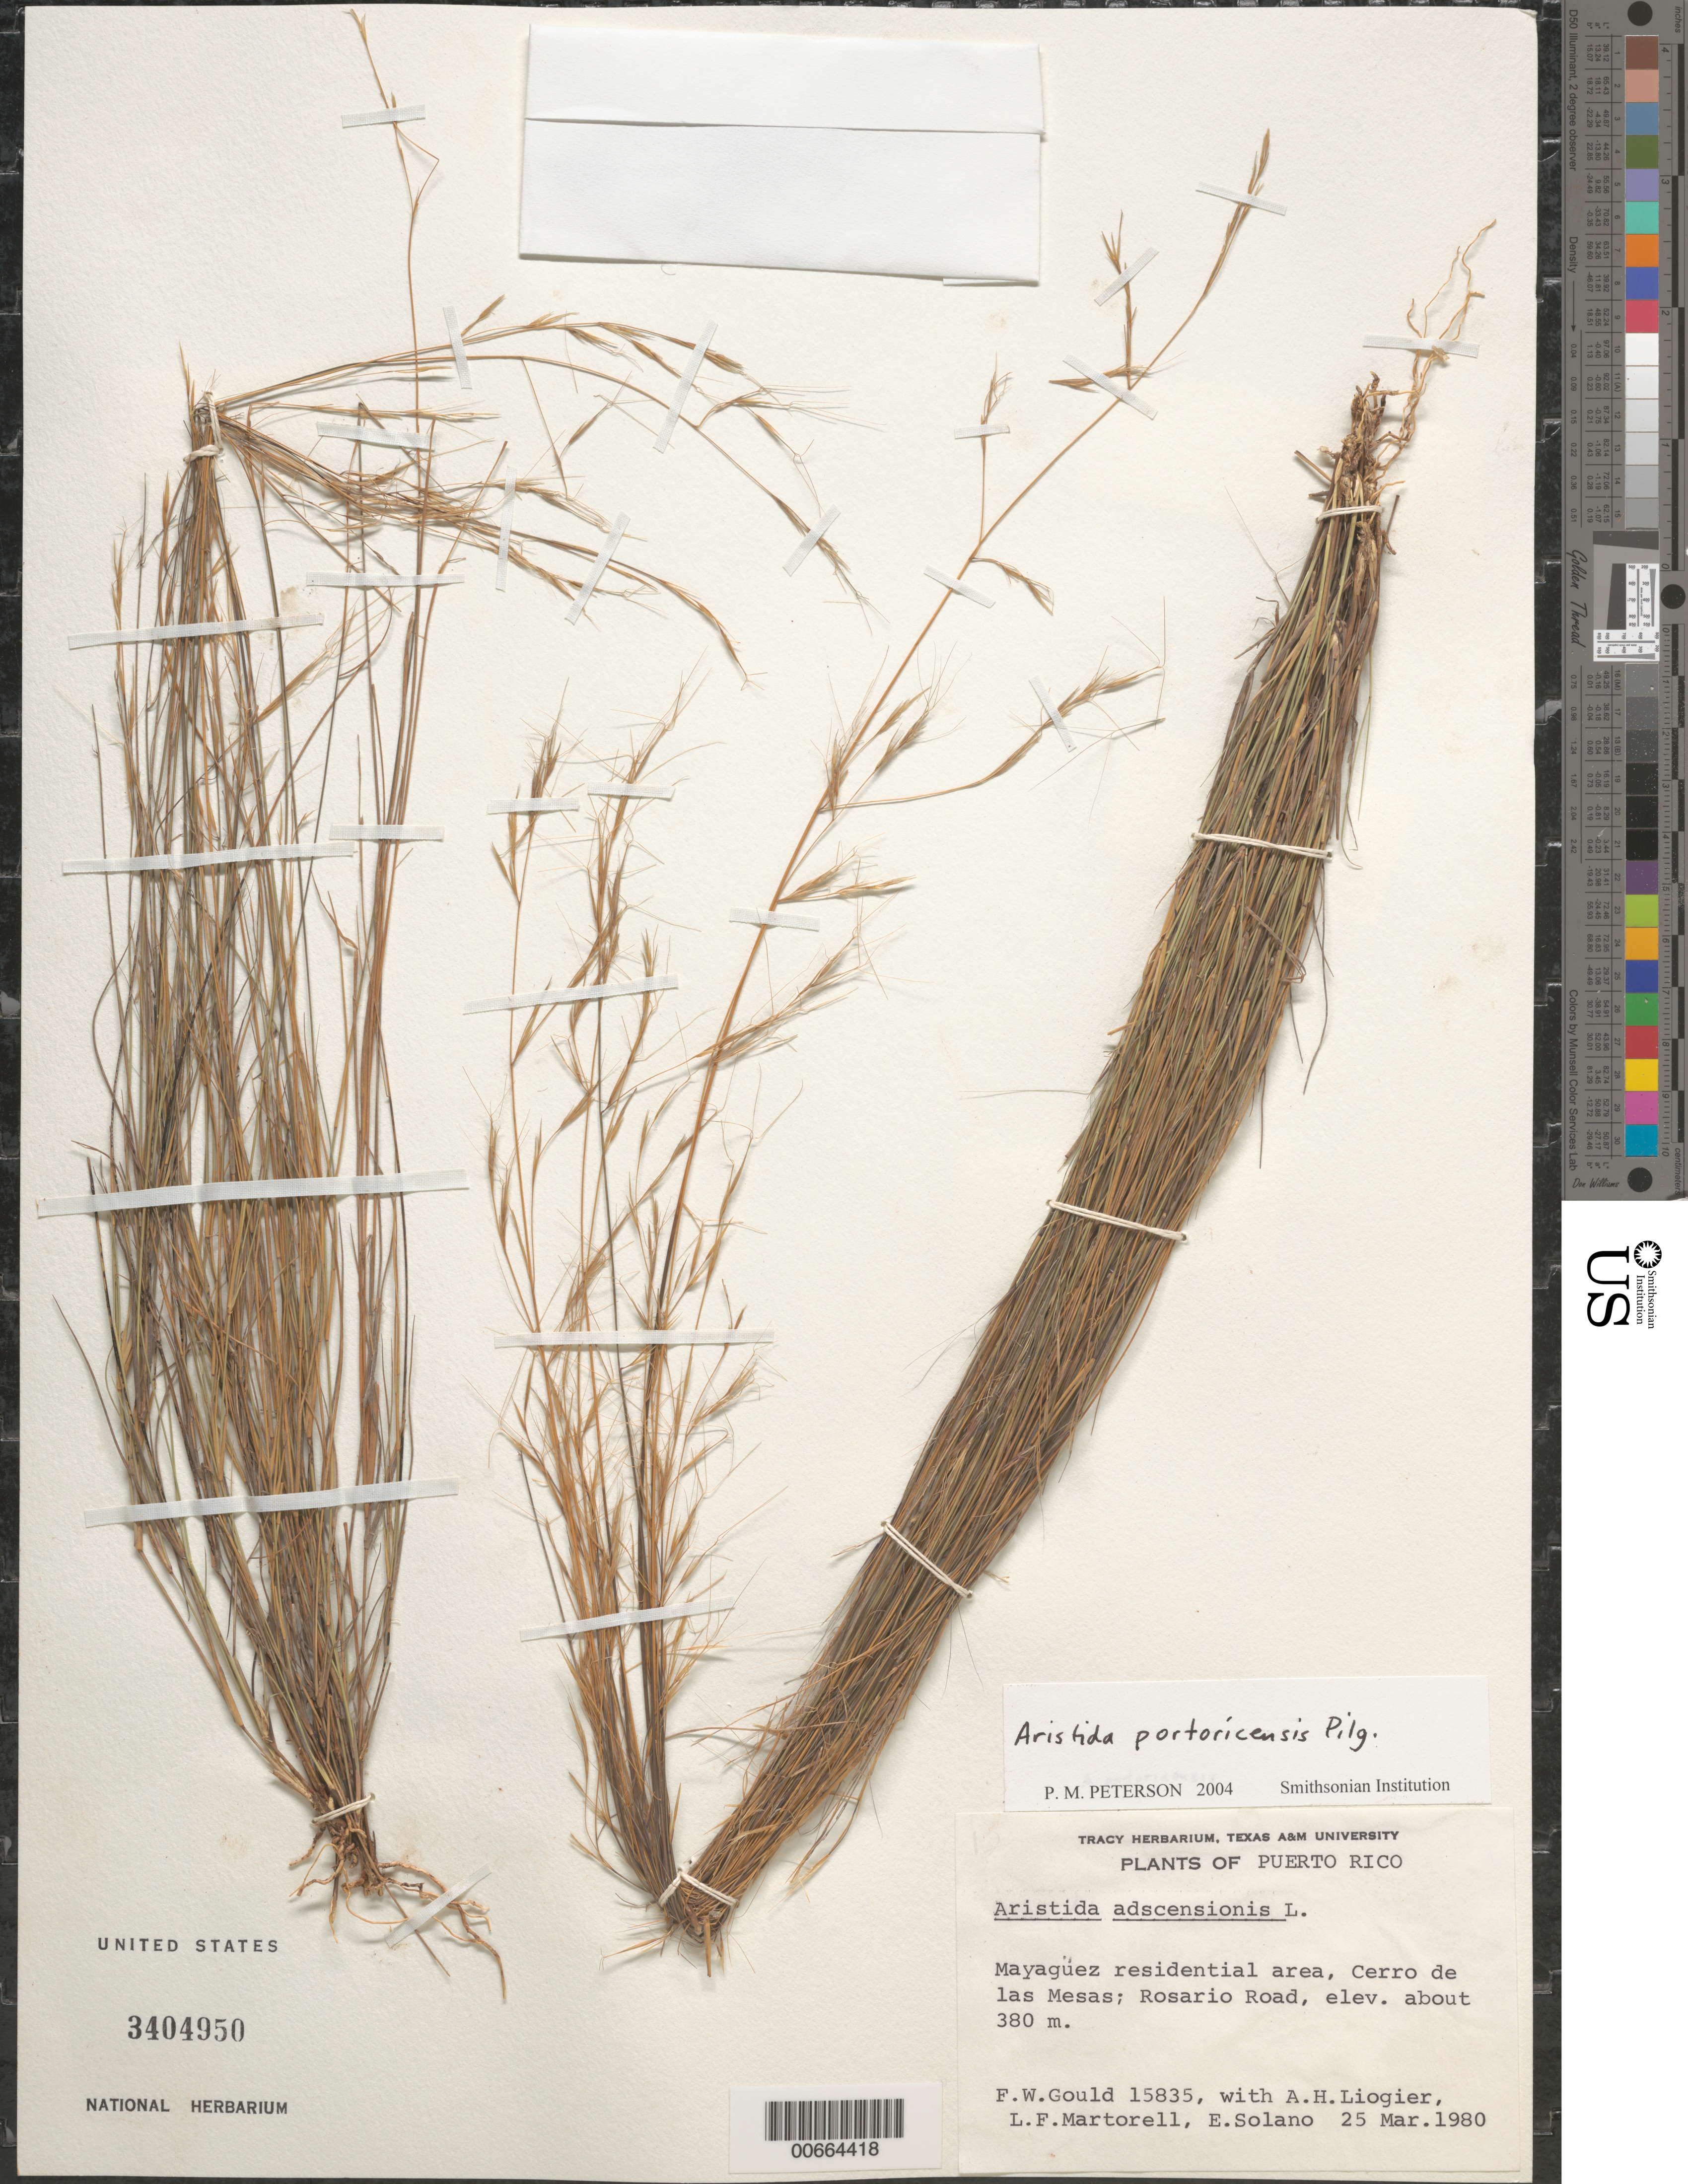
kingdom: Plantae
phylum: Tracheophyta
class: Liliopsida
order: Poales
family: Poaceae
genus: Aristida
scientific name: Aristida adscensionis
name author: L.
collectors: F. W. Gould, A. H. Liogier, L. Martorell & E. Solano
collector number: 15835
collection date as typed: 25 Mar 1980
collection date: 1980-03-25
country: Puerto Rico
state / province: Mayagüez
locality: Mayaguez residential area, Cerro de las Mesas; Rosario Road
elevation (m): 380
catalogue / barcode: US 3404950